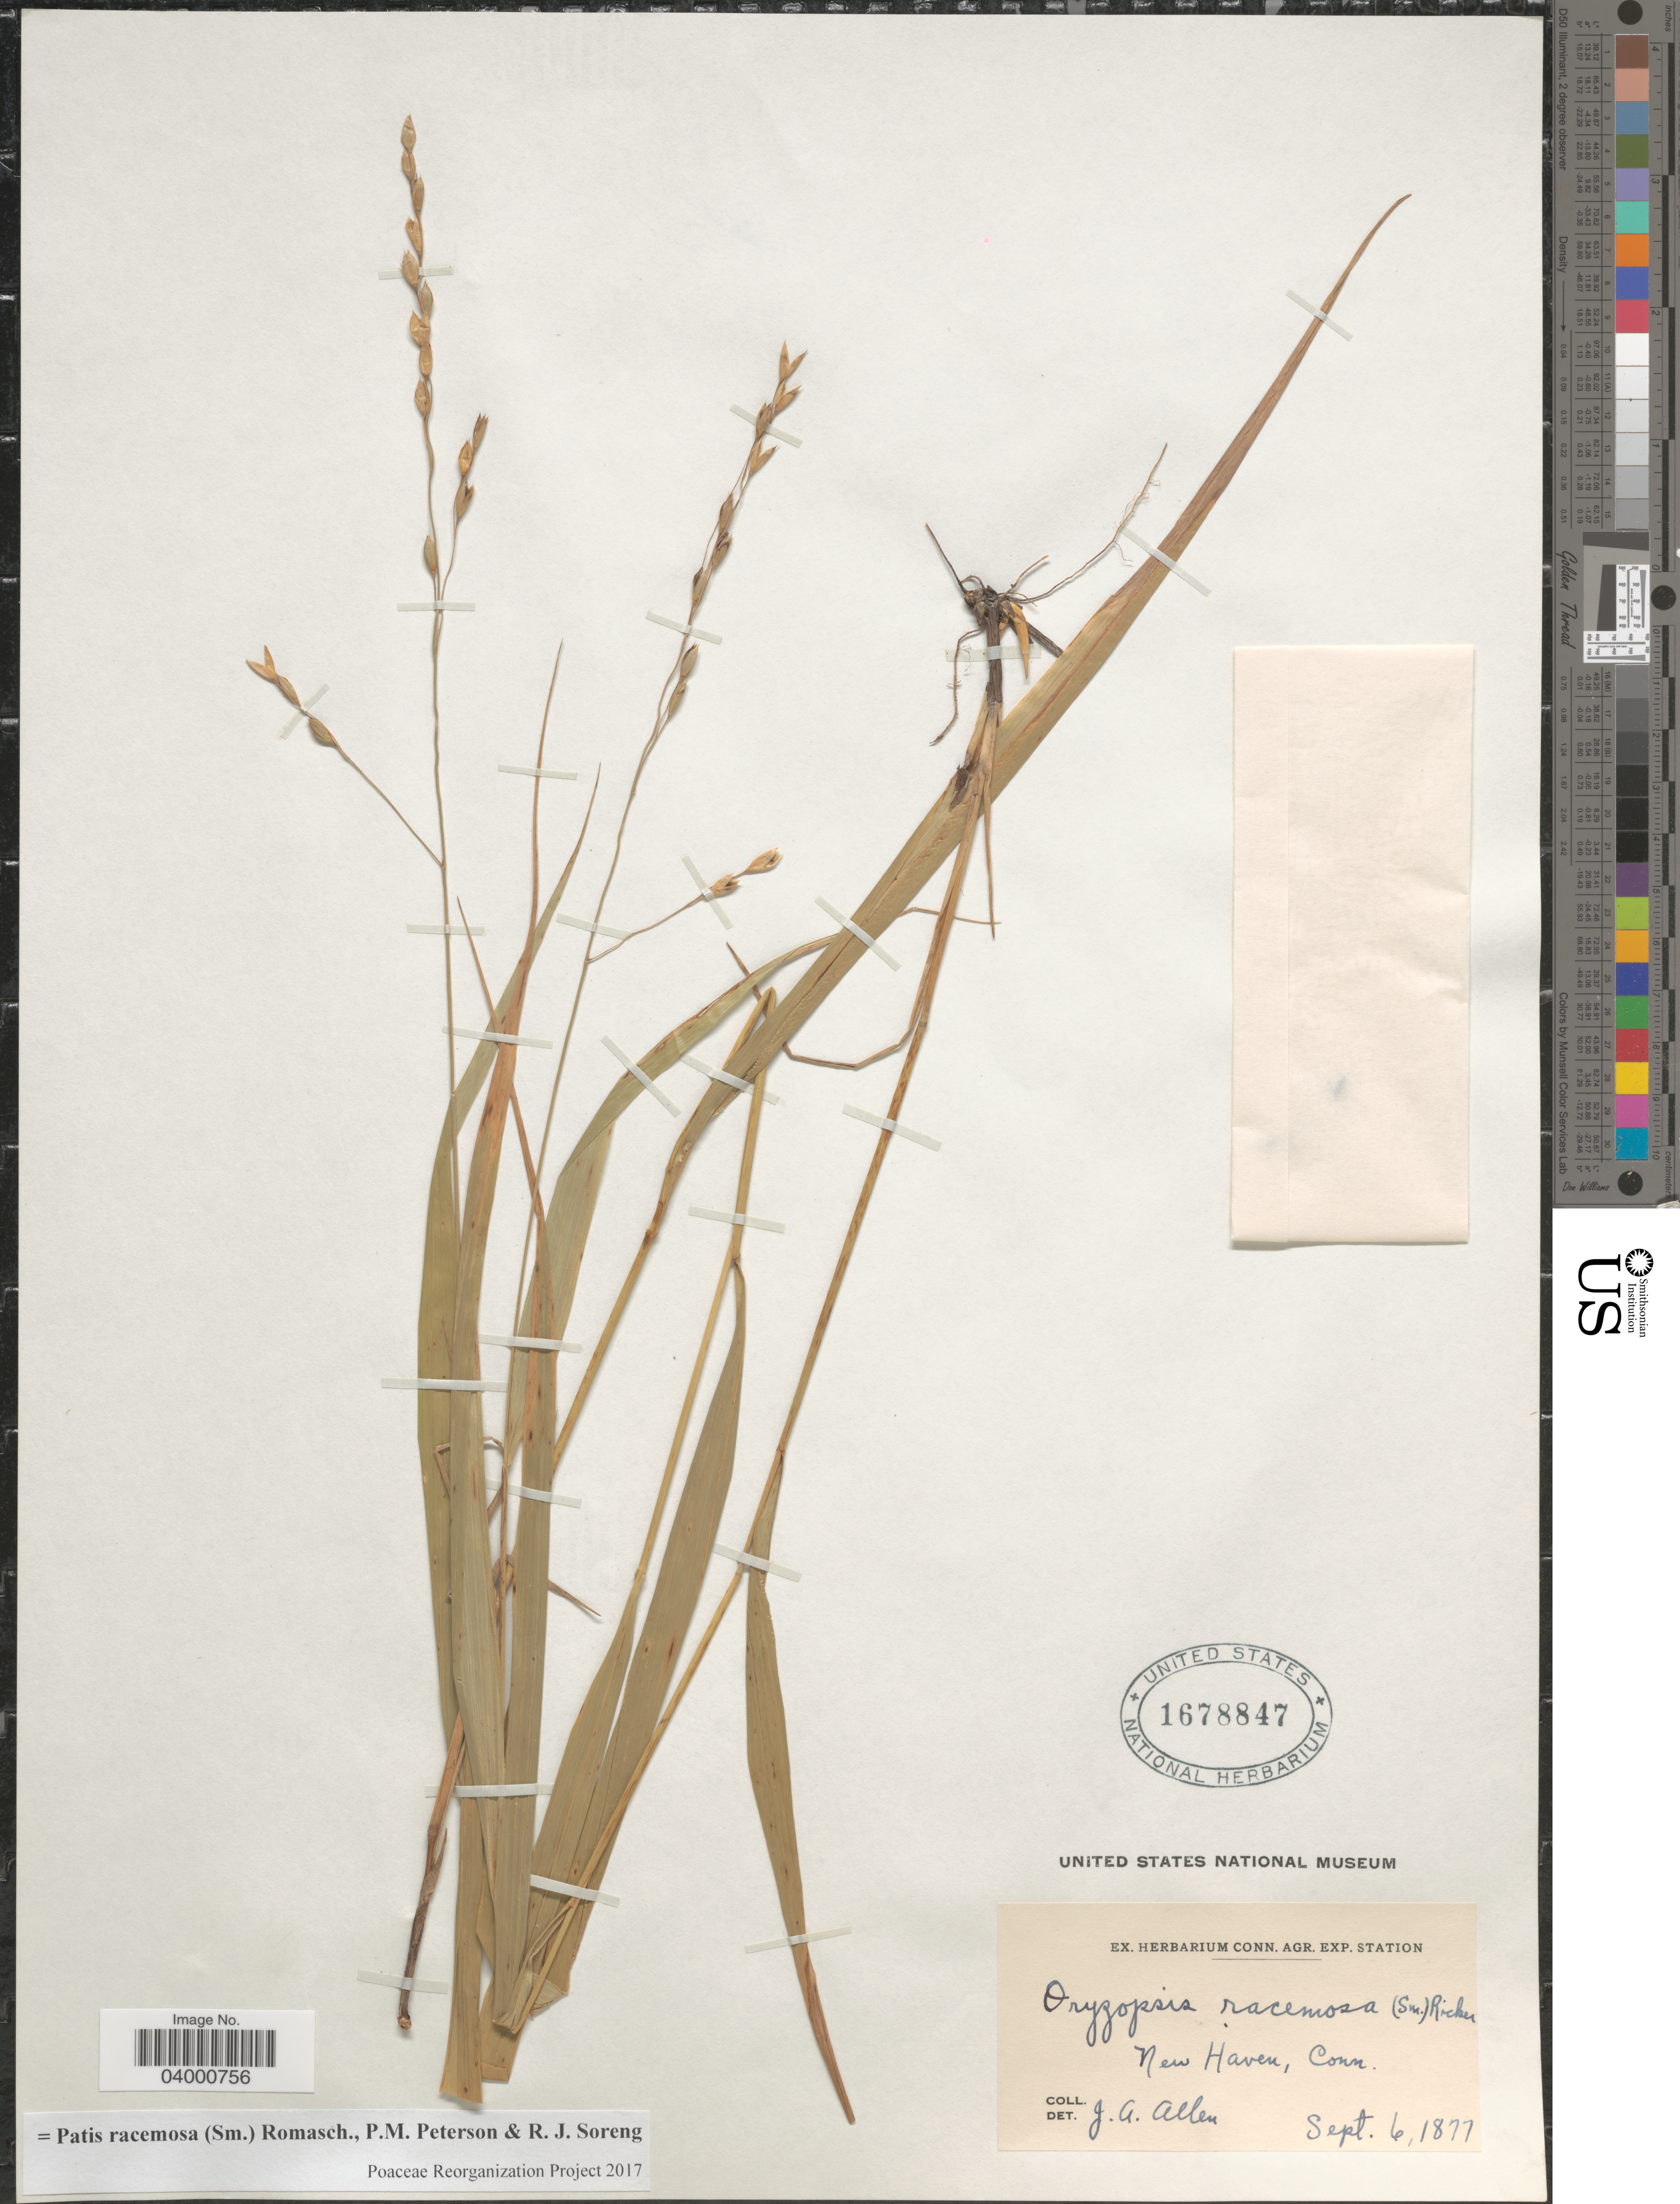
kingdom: Plantae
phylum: Tracheophyta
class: Liliopsida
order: Poales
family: Poaceae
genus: Patis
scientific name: Patis racemosa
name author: (Sm.) Romasch. et al.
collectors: J. Allen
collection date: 1877-09-06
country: United States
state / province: Connecticut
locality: New Haven.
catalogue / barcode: US 1678847